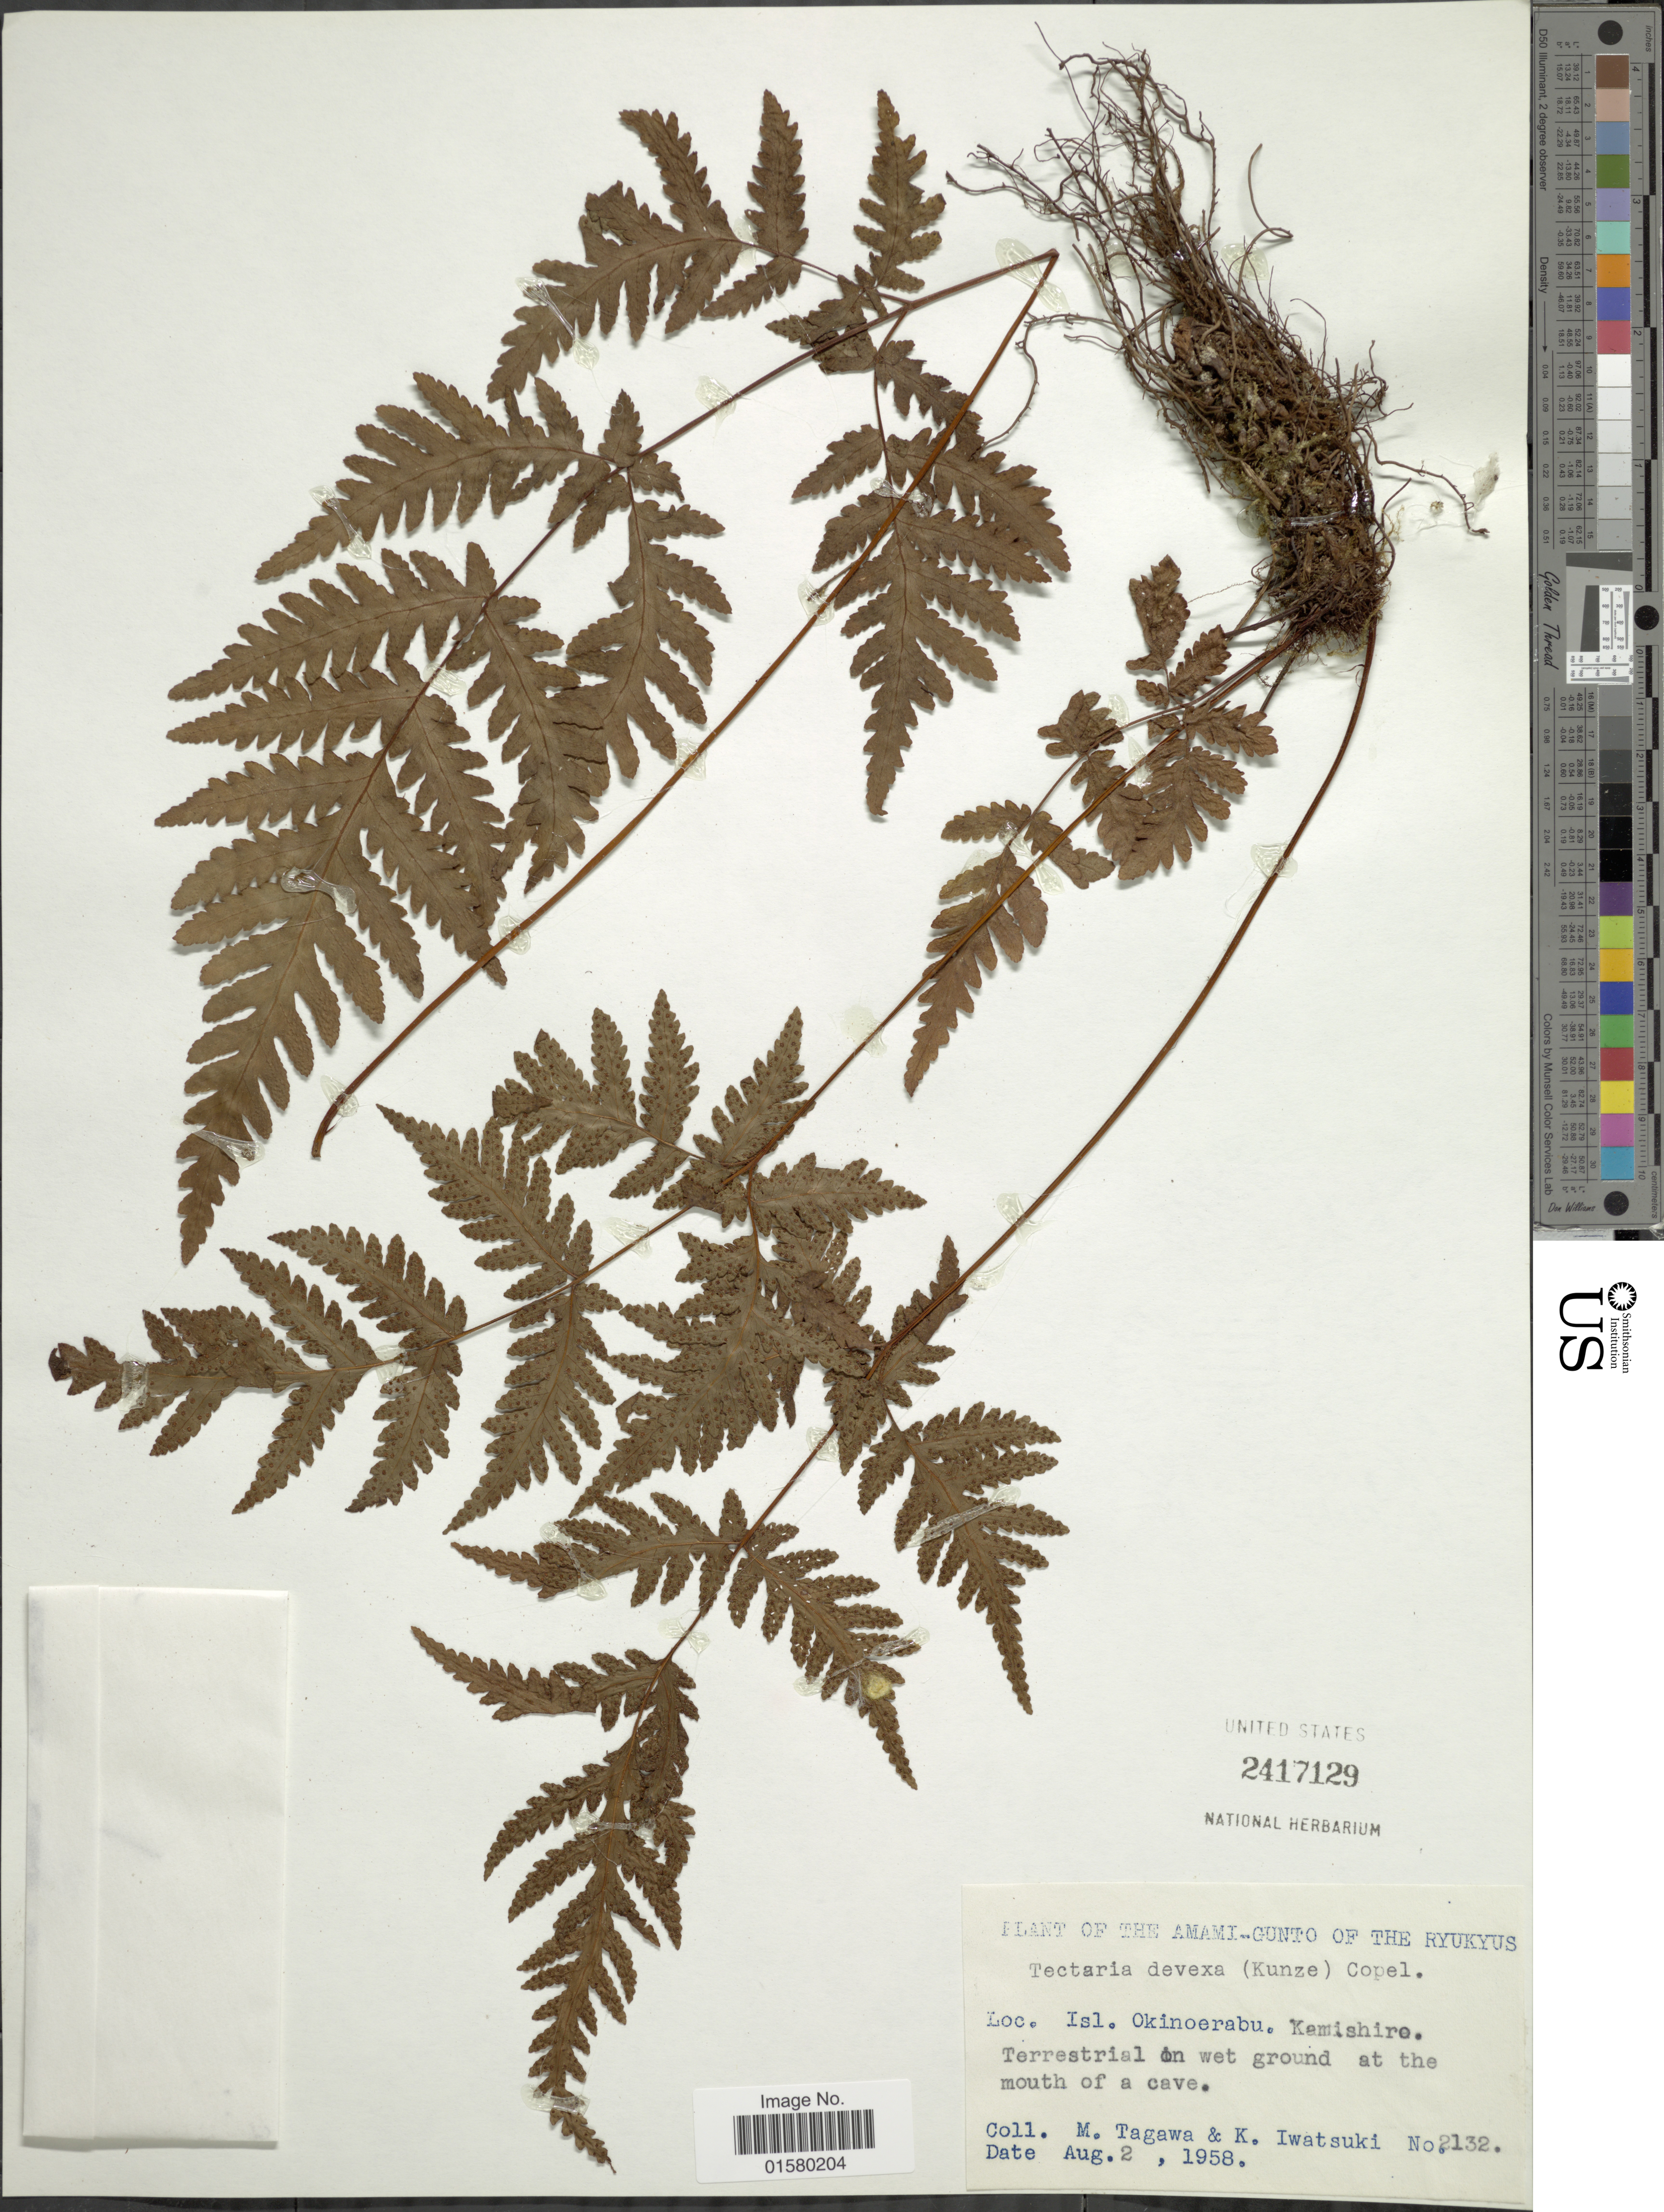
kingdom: Plantae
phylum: Tracheophyta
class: Polypodiopsida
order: Polypodiales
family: Tectariaceae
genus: Tectaria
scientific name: Tectaria devexa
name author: (Kunze) Copel.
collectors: M. Tagawa & K. Iwatsuki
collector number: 2132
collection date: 1958-08-02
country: Japan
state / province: Okinawa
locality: Amami-Gunto of the Ryukyus, Isl. Okinoerabu, Kemishiro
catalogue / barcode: US 2417129